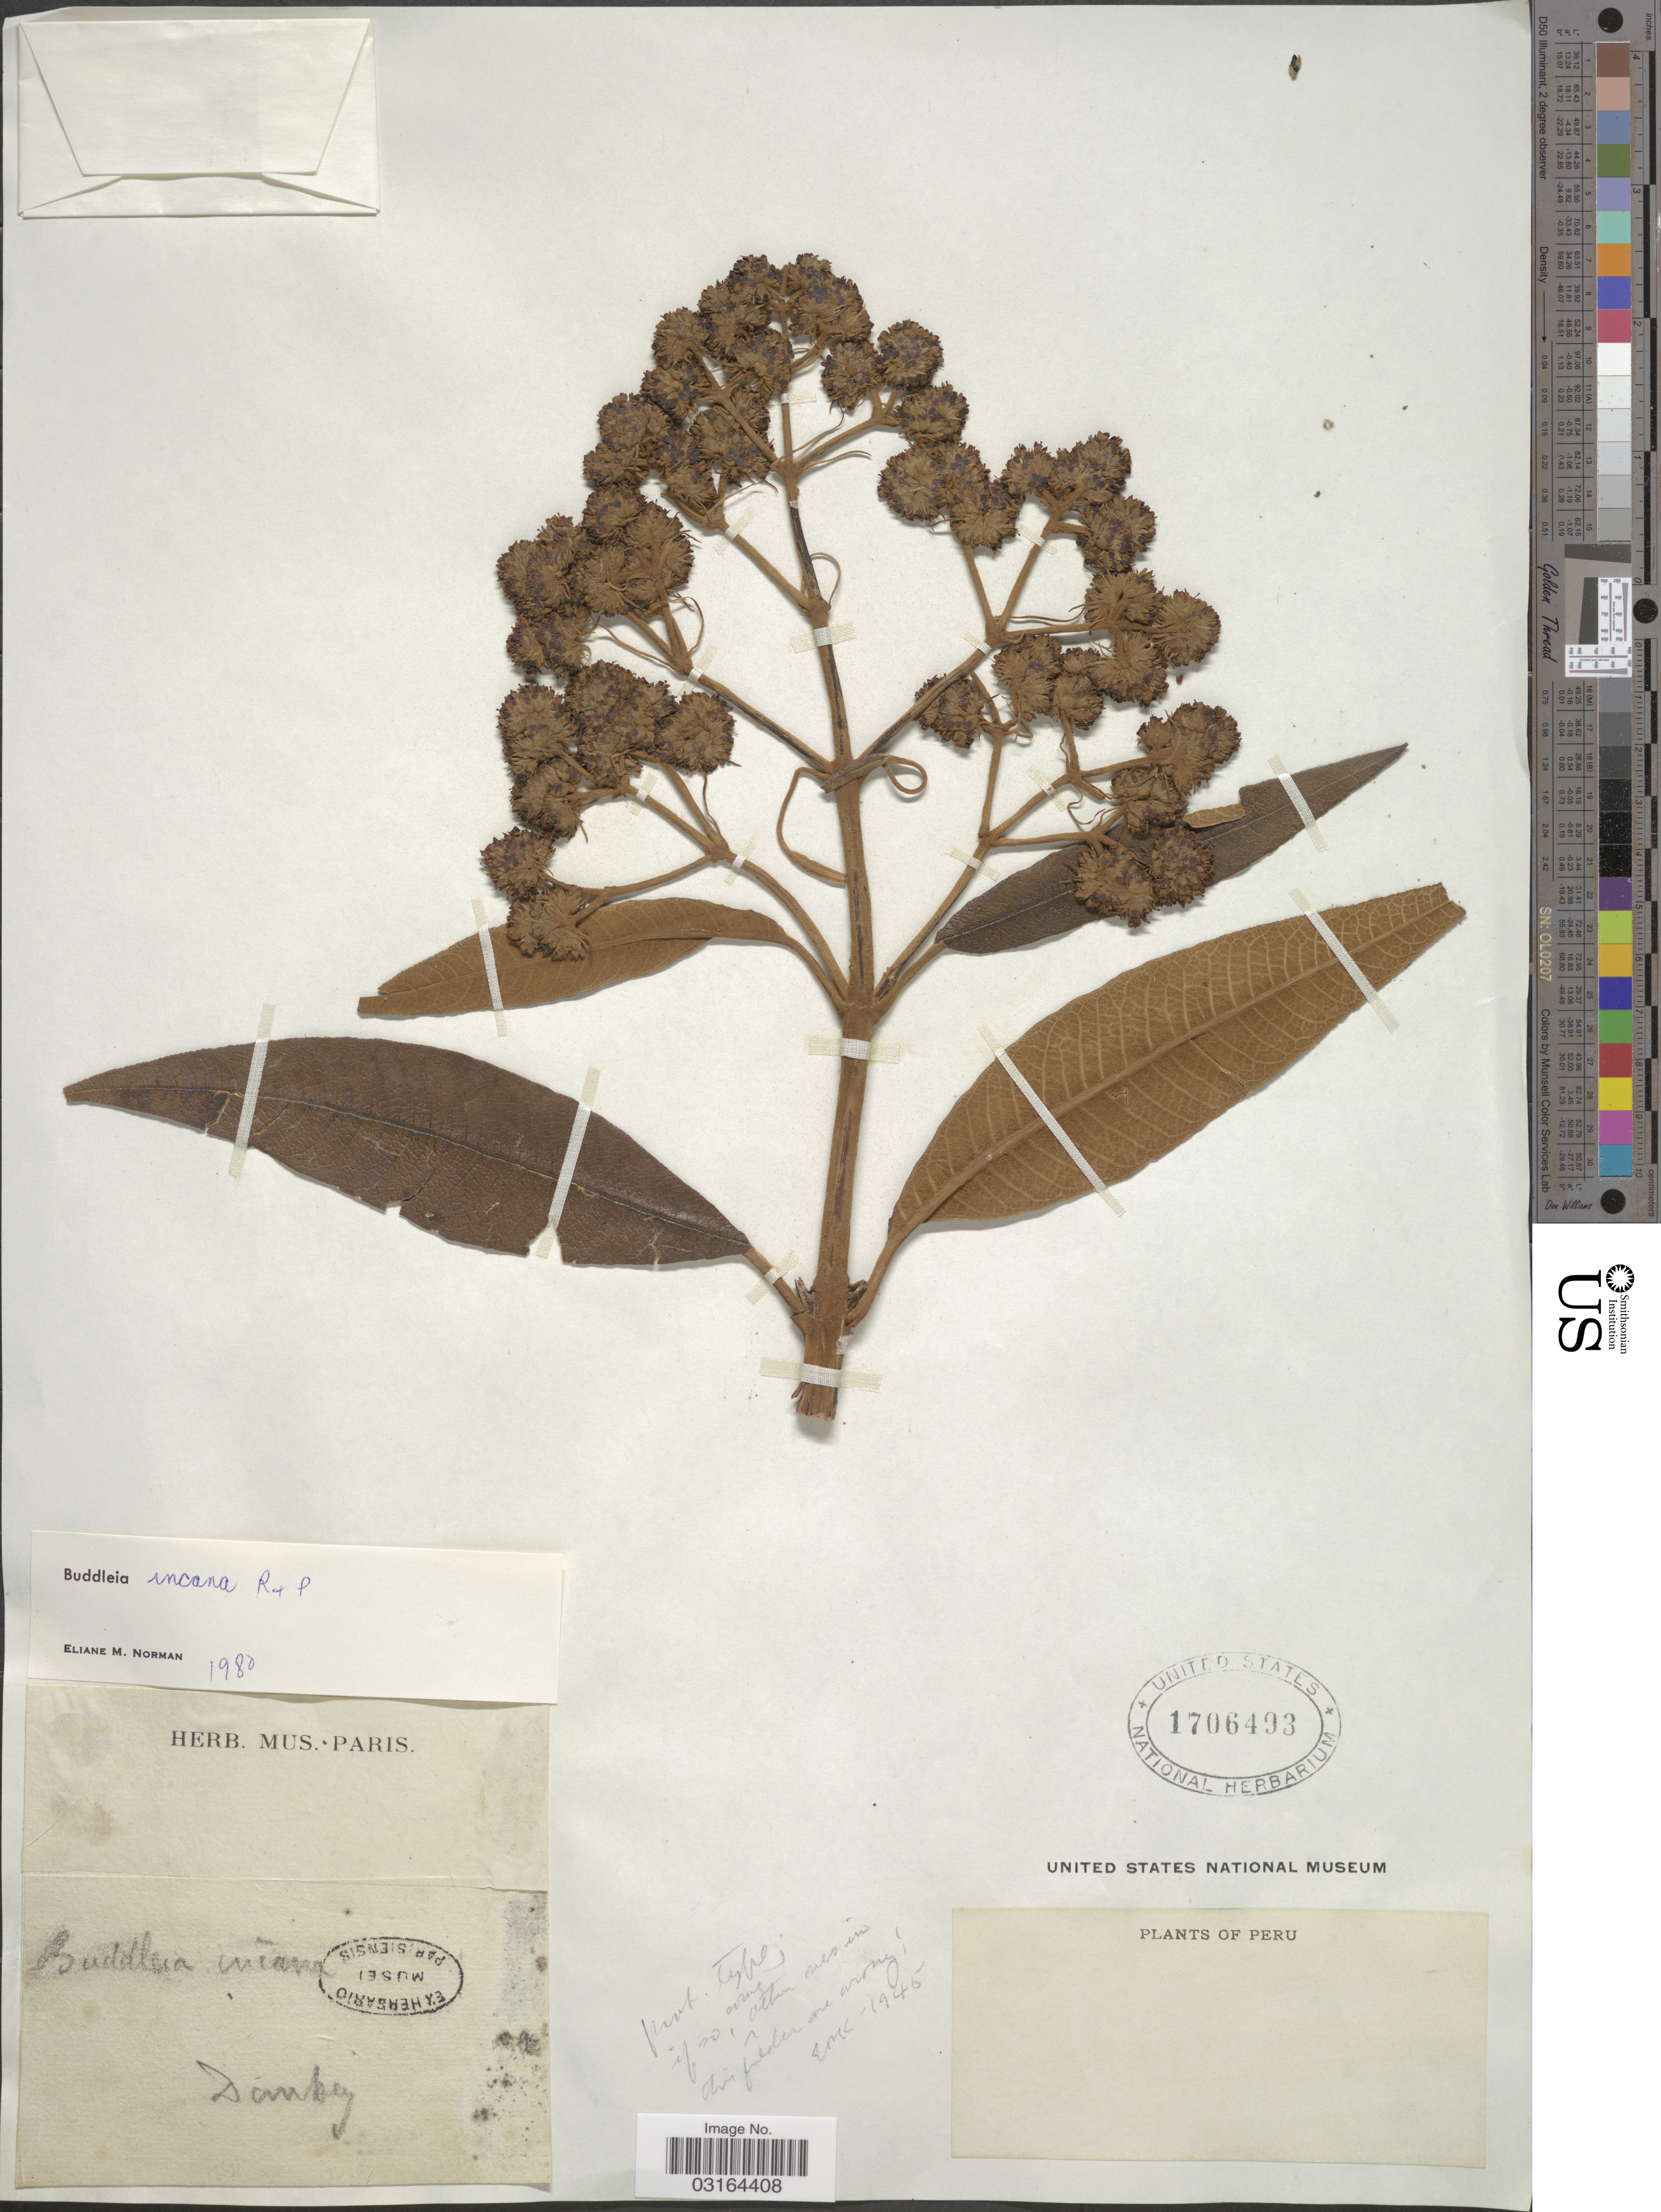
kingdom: Plantae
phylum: Tracheophyta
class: Magnoliopsida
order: Lamiales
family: Scrophulariaceae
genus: Buddleja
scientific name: Buddleja incana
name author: Ruiz & Pav.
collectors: Danby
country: Peru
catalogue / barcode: US 1706493